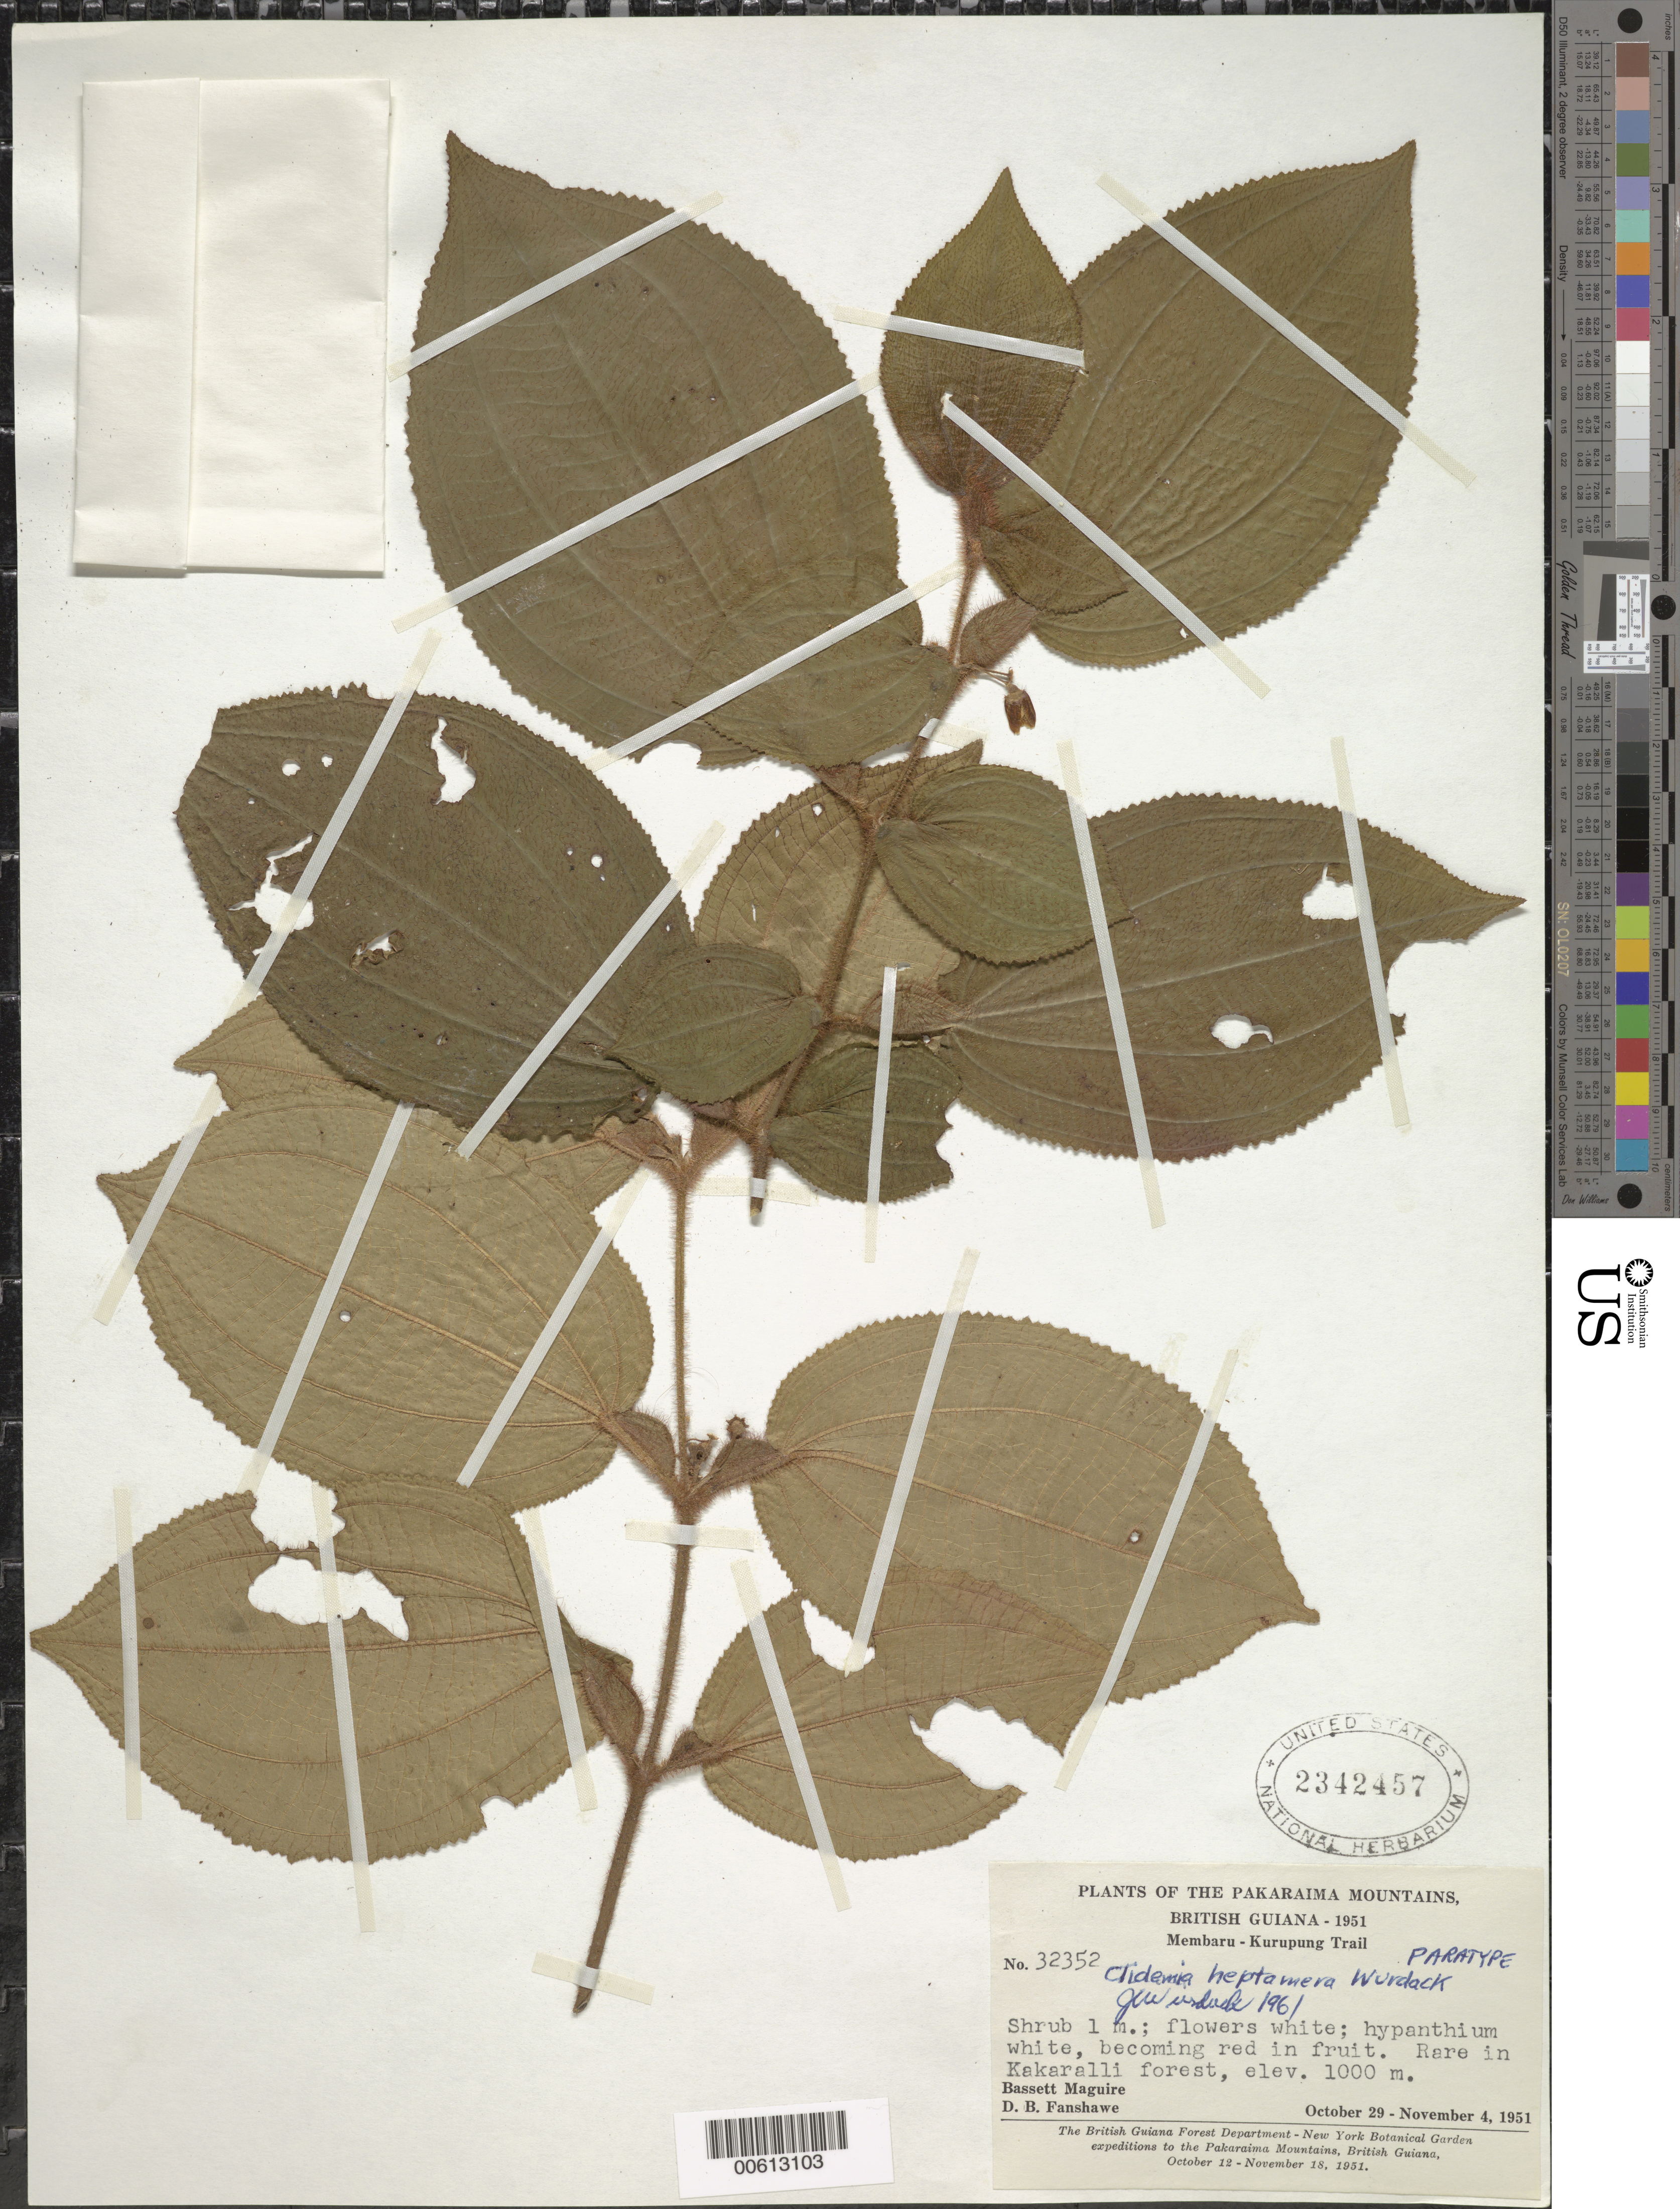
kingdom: Plantae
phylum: Tracheophyta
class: Magnoliopsida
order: Myrtales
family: Melastomataceae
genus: Clidemia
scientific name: Clidemia heptamera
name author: Wurdack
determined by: Wurdack, John J., (US), US (UNITED STATES)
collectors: B. Maguire & D. B. Fanshawe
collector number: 32352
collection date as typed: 29-Oct-51 to 4-Nov-51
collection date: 1951-10-29/1951-11-04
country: Guyana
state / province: Cuyuni-Mazaruni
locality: Membaru-Kurupung Trail, Pakaraima Mts.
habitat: Kakaralli forest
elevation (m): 1000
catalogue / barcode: US 2342457